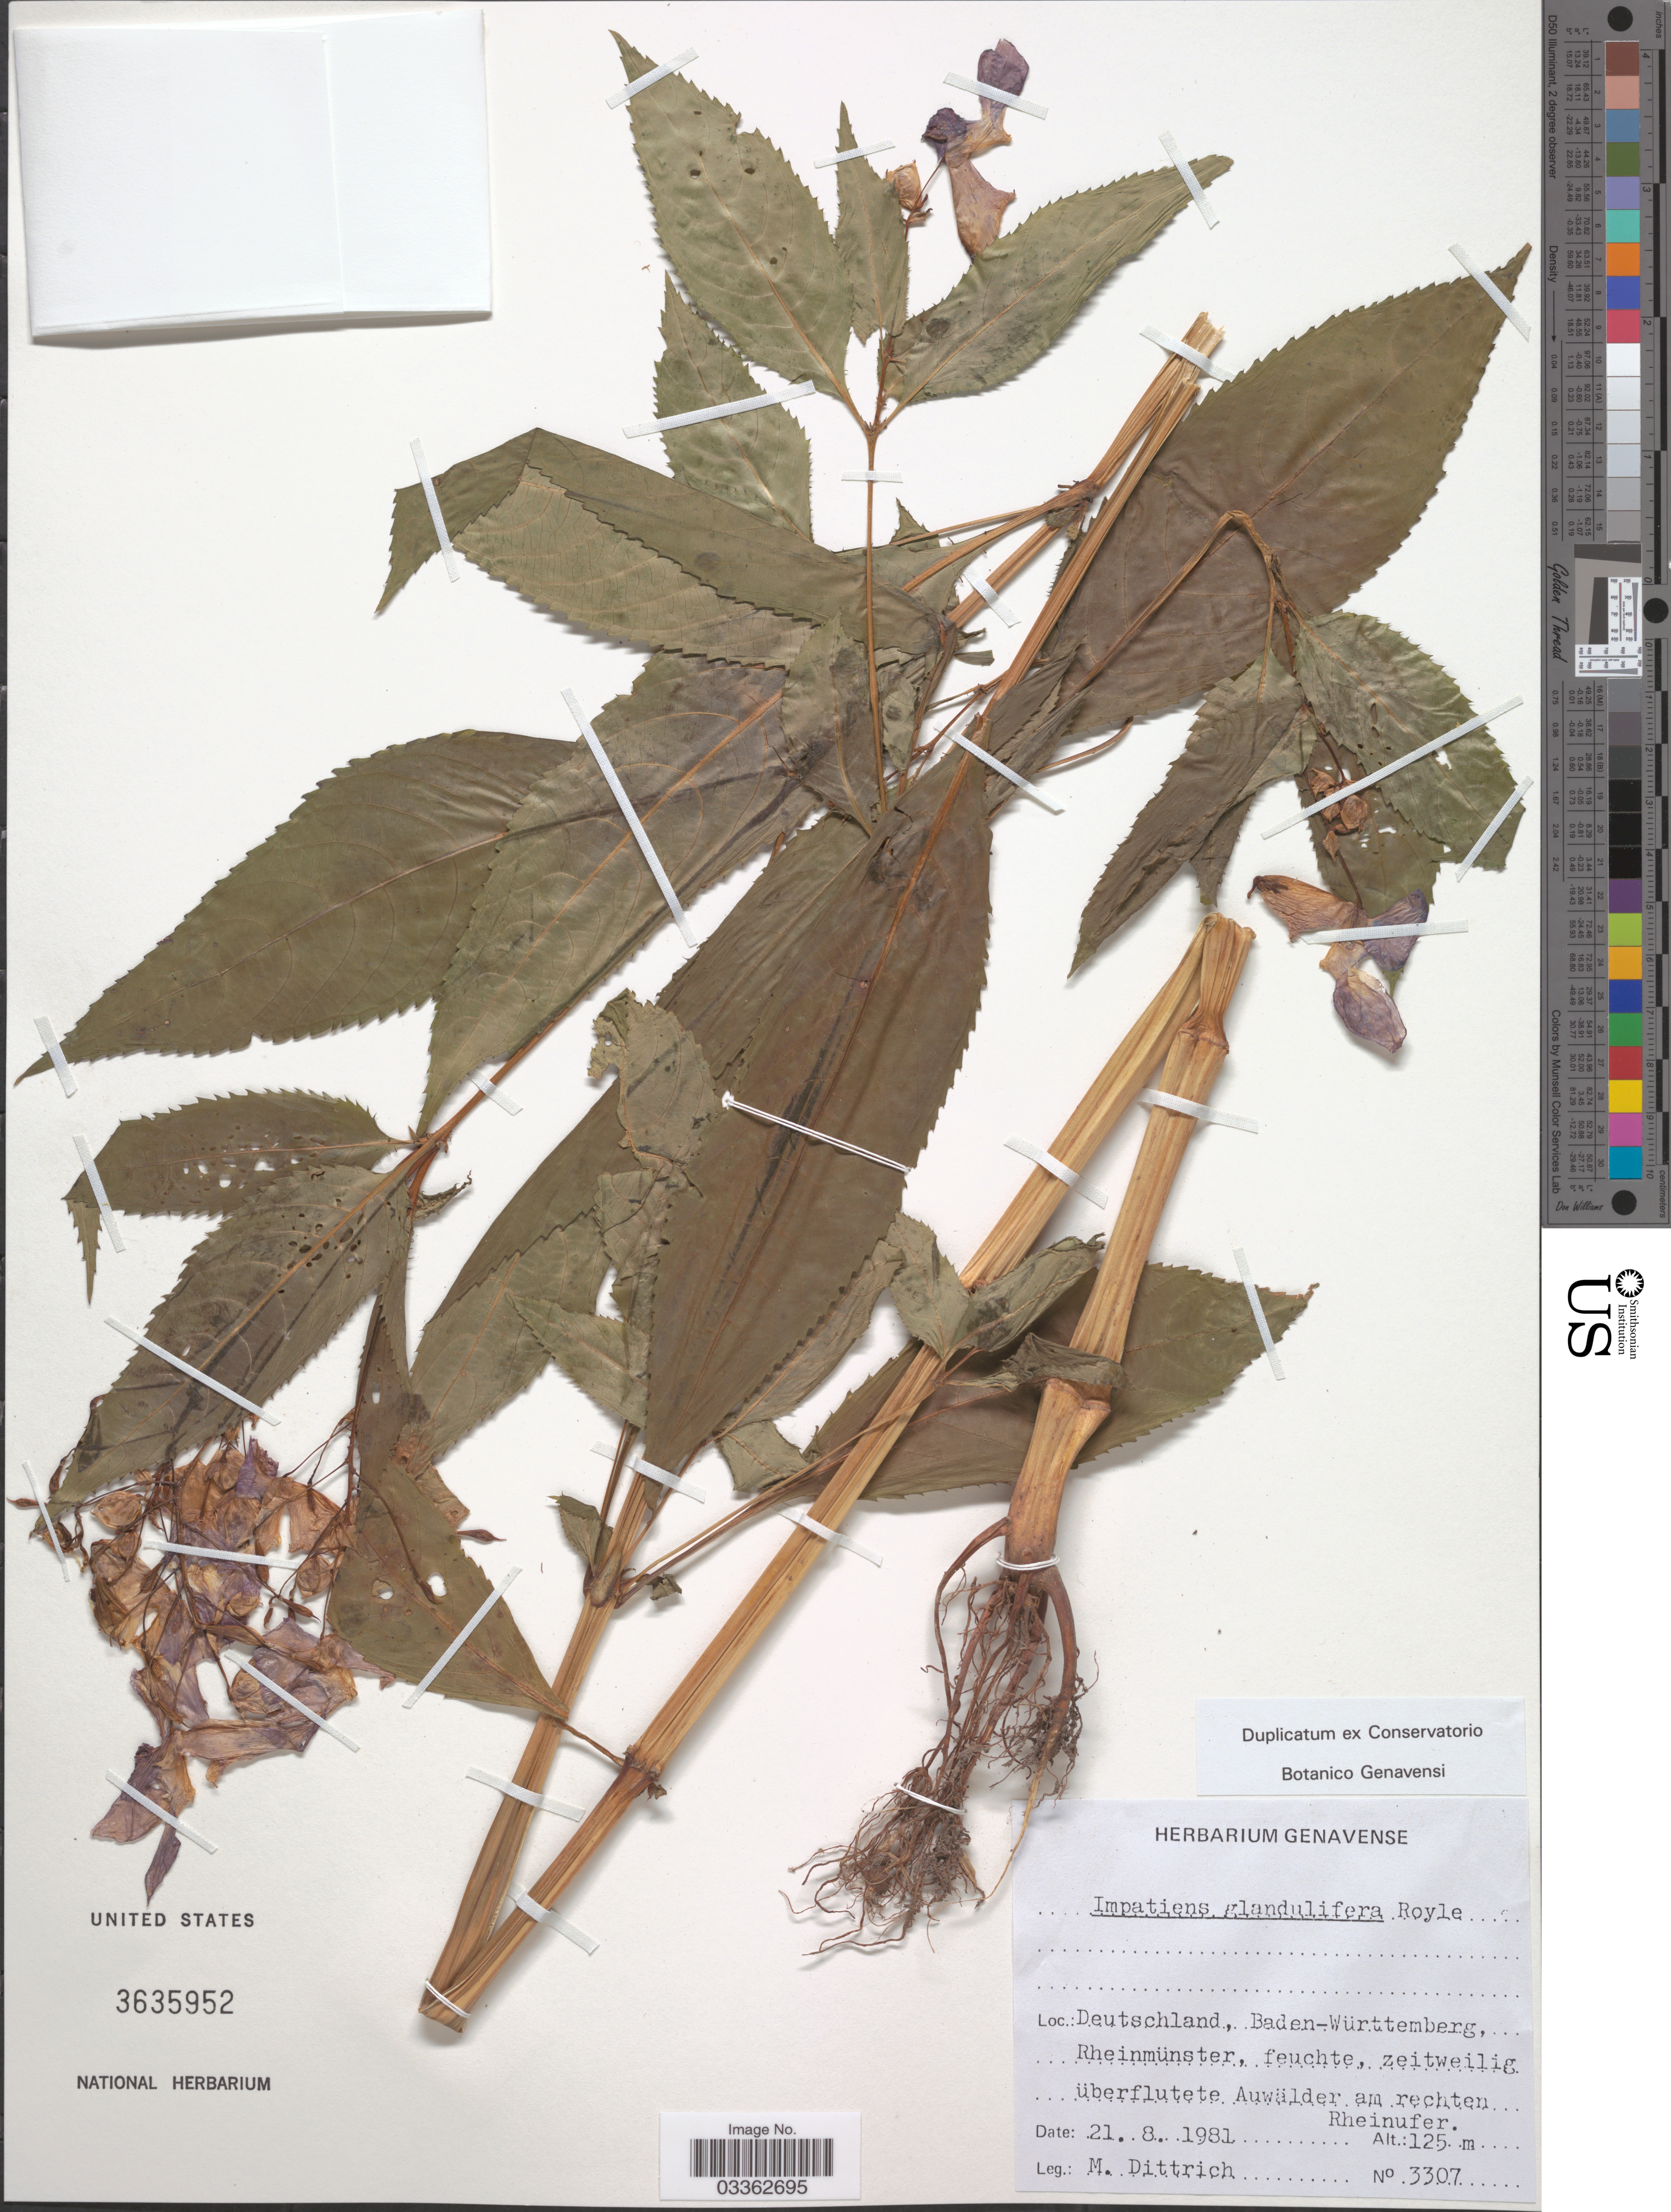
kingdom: Plantae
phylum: Tracheophyta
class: Magnoliopsida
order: Ericales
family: Balsaminaceae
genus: Impatiens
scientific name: Impatiens glandulifera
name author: Royle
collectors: M. Dittrich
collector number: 3307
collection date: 1981-08-21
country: Germany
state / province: Baden-Württemberg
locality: Deutschland, Rheinmünster.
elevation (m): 125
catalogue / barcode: US 3635952